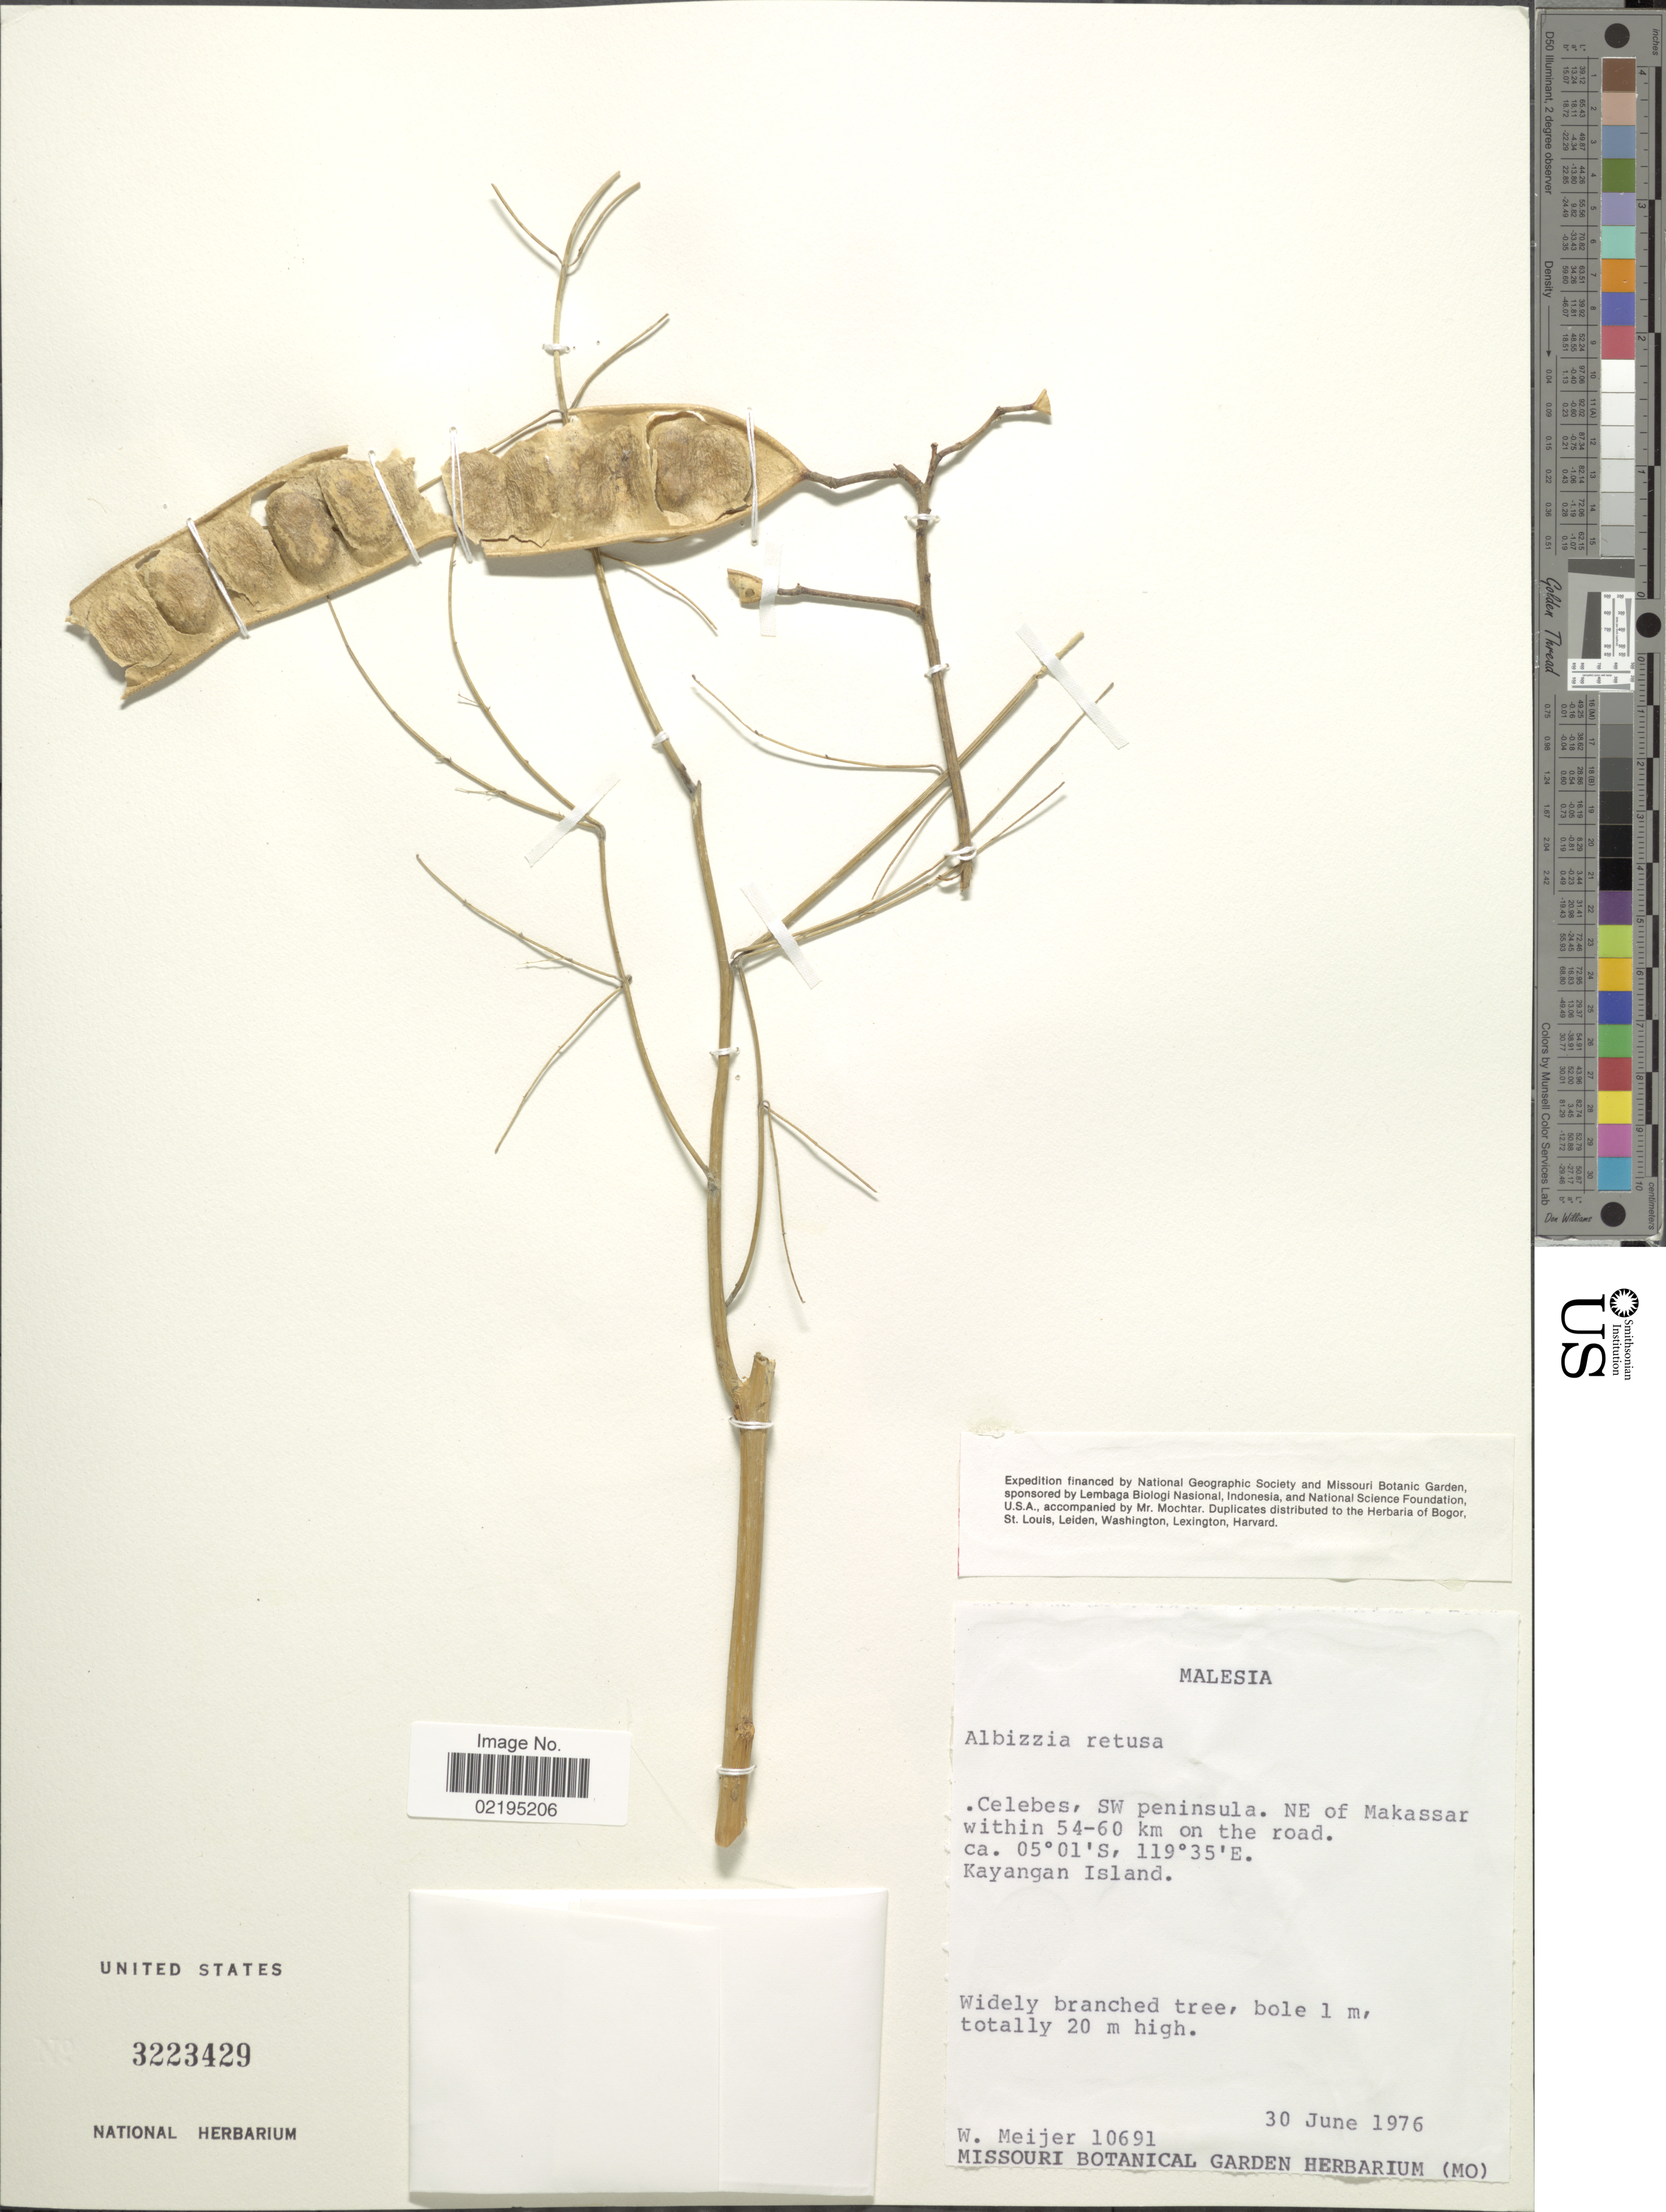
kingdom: Plantae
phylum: Tracheophyta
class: Magnoliopsida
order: Fabales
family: Fabaceae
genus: Albizia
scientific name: Albizia retusa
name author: Benth.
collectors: W. Meijer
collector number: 10691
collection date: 1976-06-30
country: Malaysia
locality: Malesia, Celebes, SW peninsula. NE of Makassar within 54-60 km on the road. Kayangan Island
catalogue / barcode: US 3223429